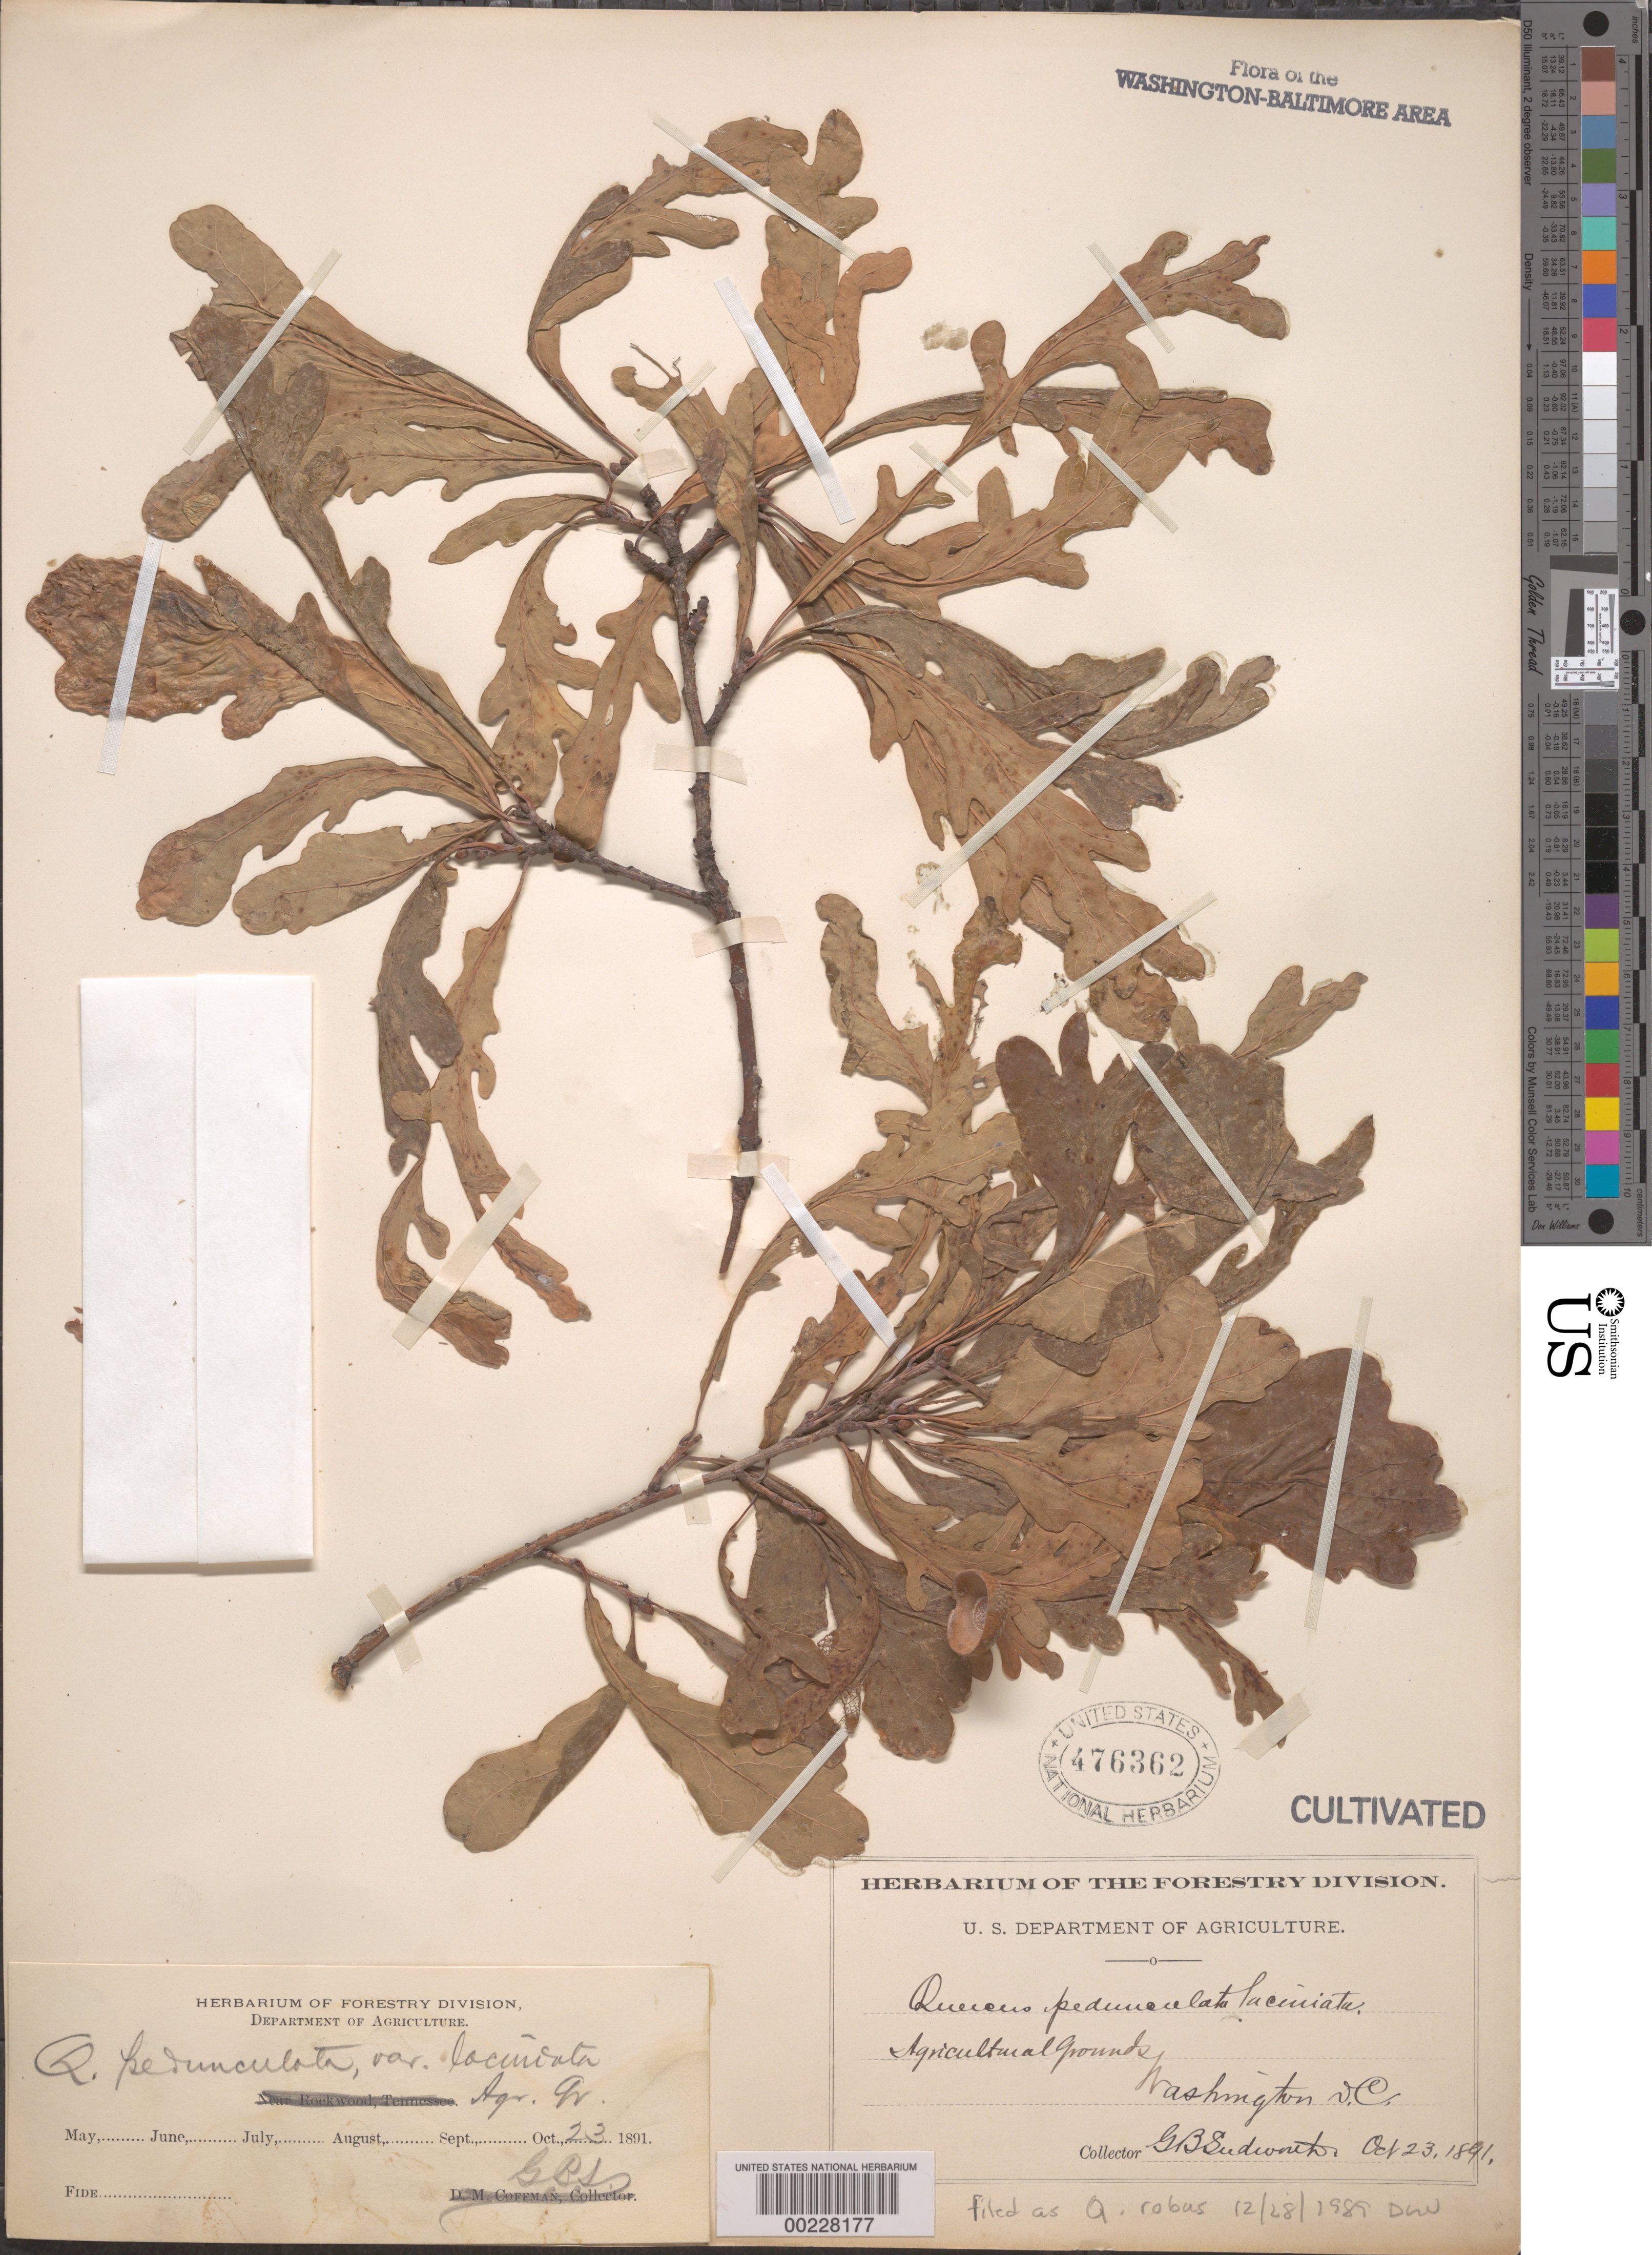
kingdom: Plantae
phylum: Tracheophyta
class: Magnoliopsida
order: Fagales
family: Fagaceae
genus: Quercus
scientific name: Quercus robur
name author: L.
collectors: G. B. Sudworth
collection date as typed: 23 Oct 1891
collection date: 1891-10-23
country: United States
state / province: District of Columbia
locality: Agricultural grounds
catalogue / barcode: US 476362